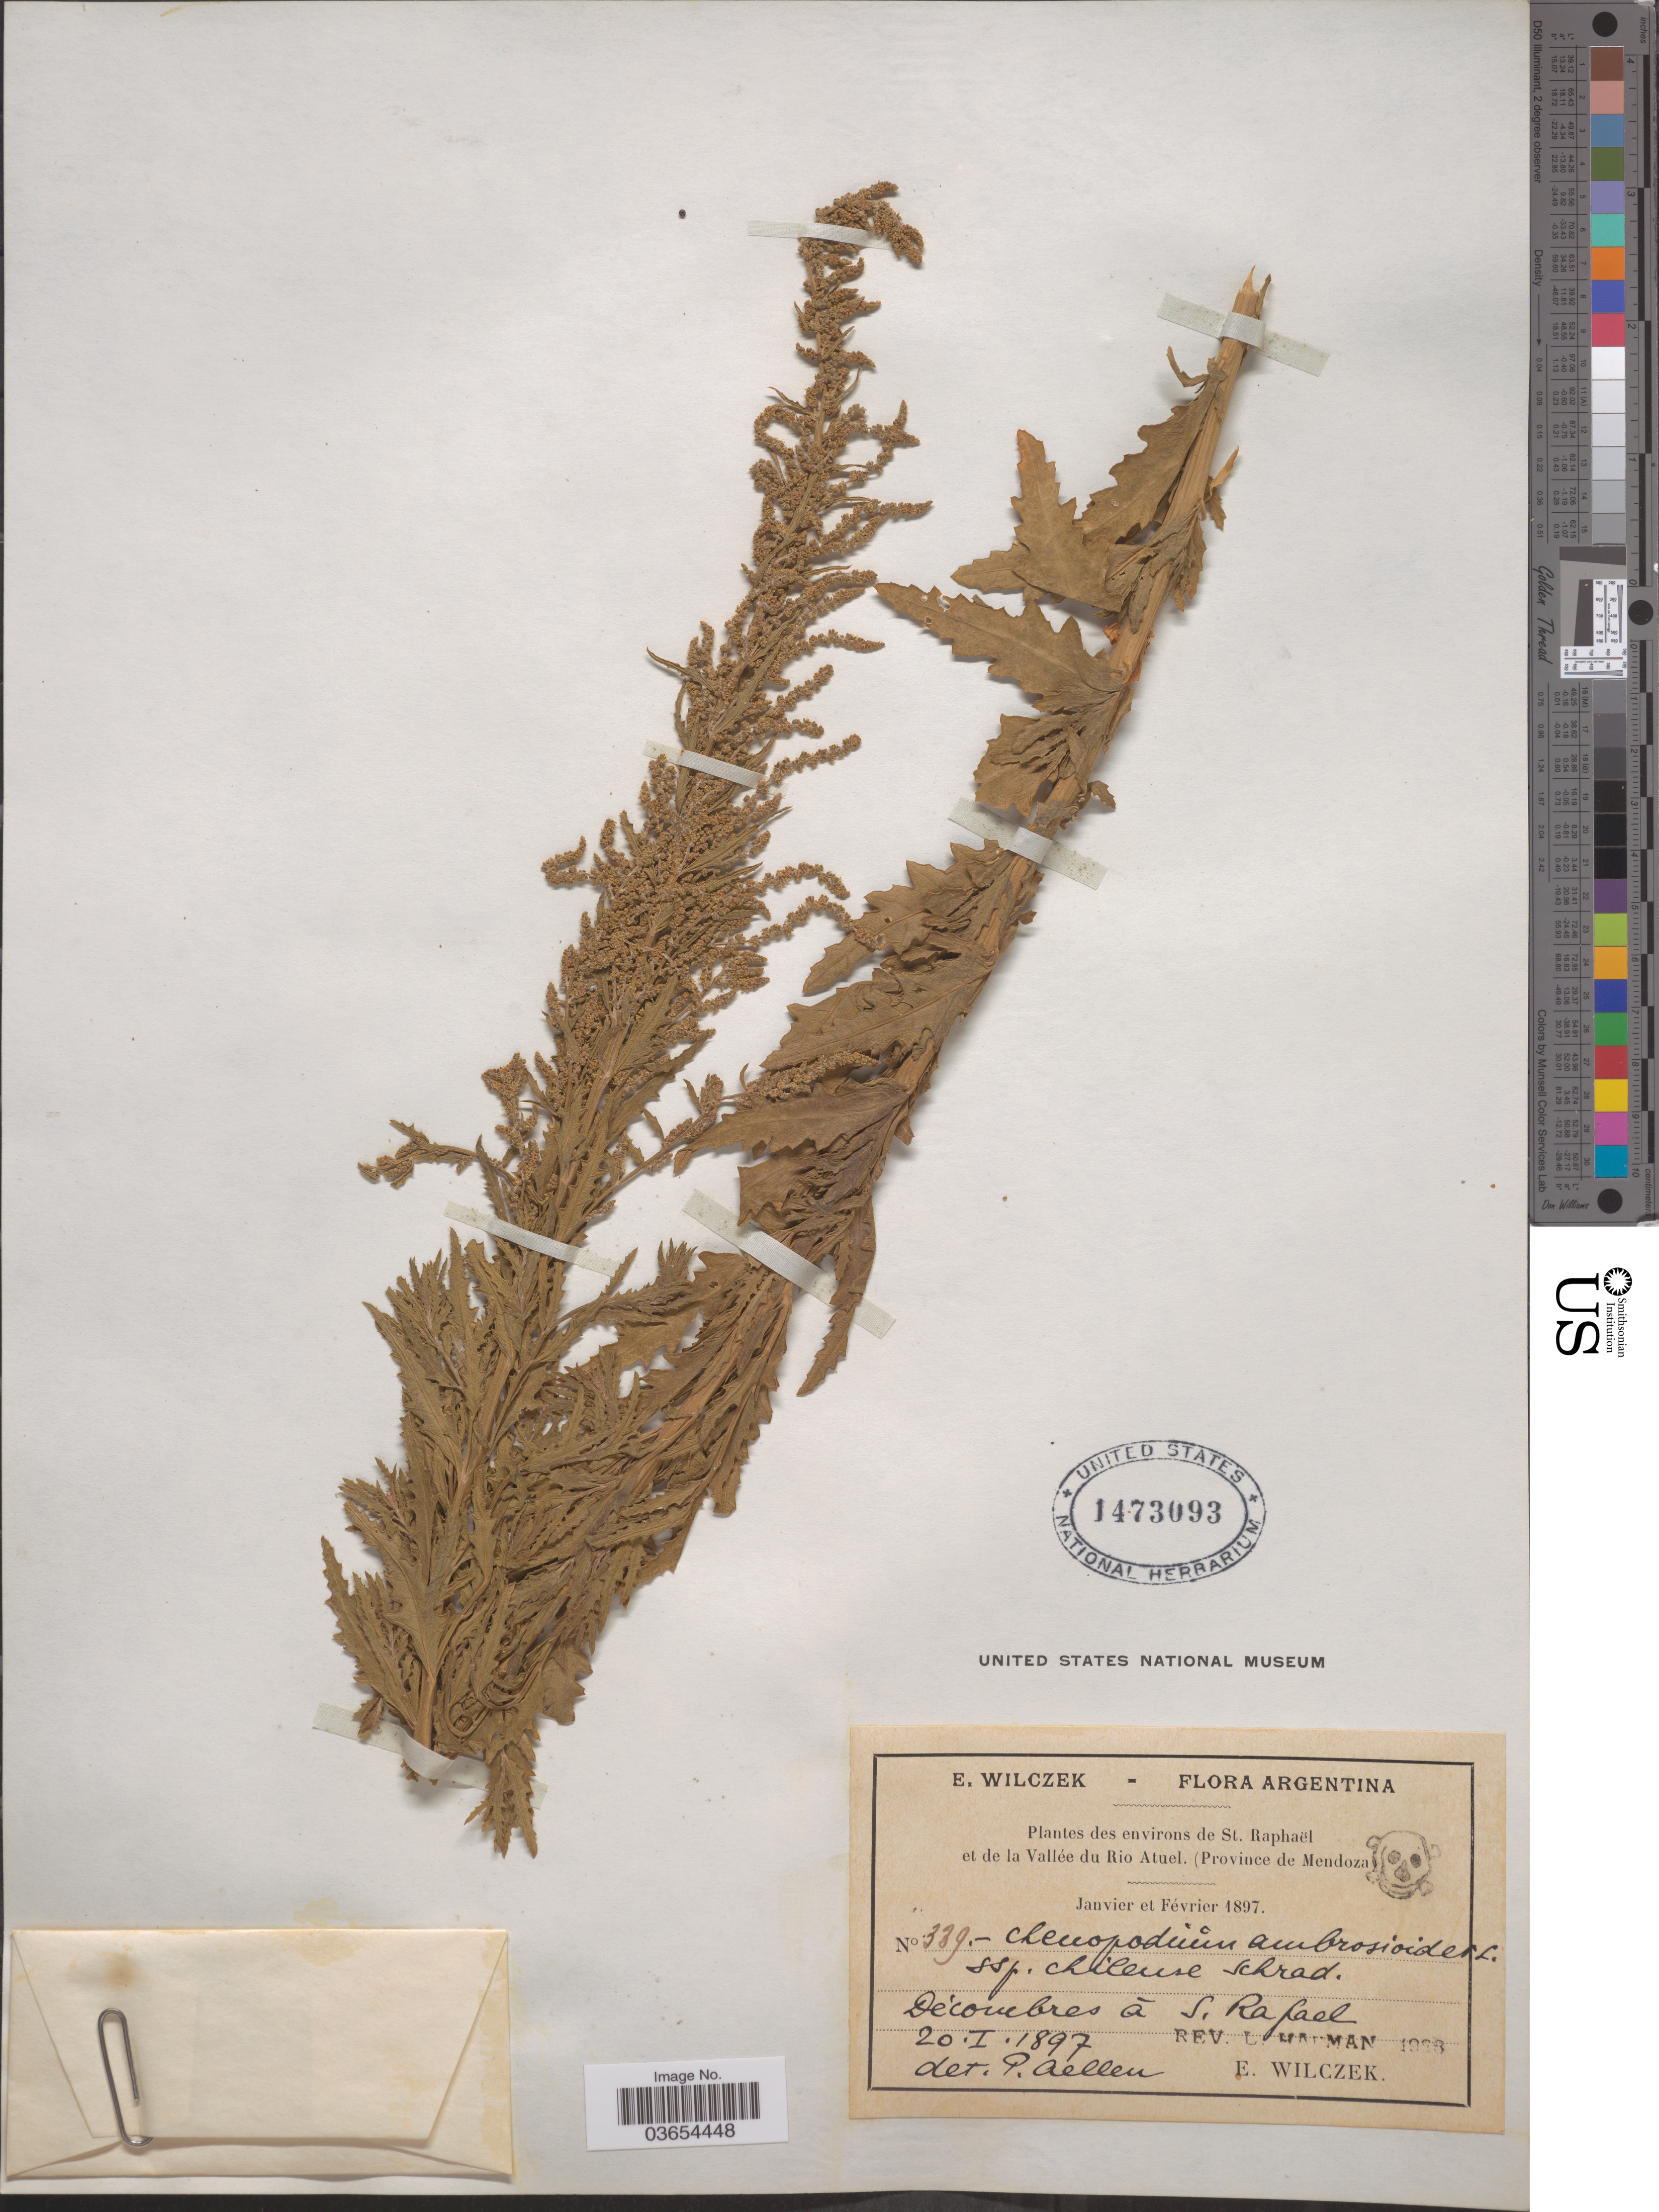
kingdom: Plantae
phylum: Tracheophyta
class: Magnoliopsida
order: Caryophyllales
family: Amaranthaceae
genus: Chenopodium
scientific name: Chenopodium ambrosioides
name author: L.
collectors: E. Wilczek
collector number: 339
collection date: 1897-01-20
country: Argentina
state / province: Mendoza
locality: Environs de St. Raphaël et de la Vallée du Rio Atuel. Décombres á S. Rafael.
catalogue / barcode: US 1473093